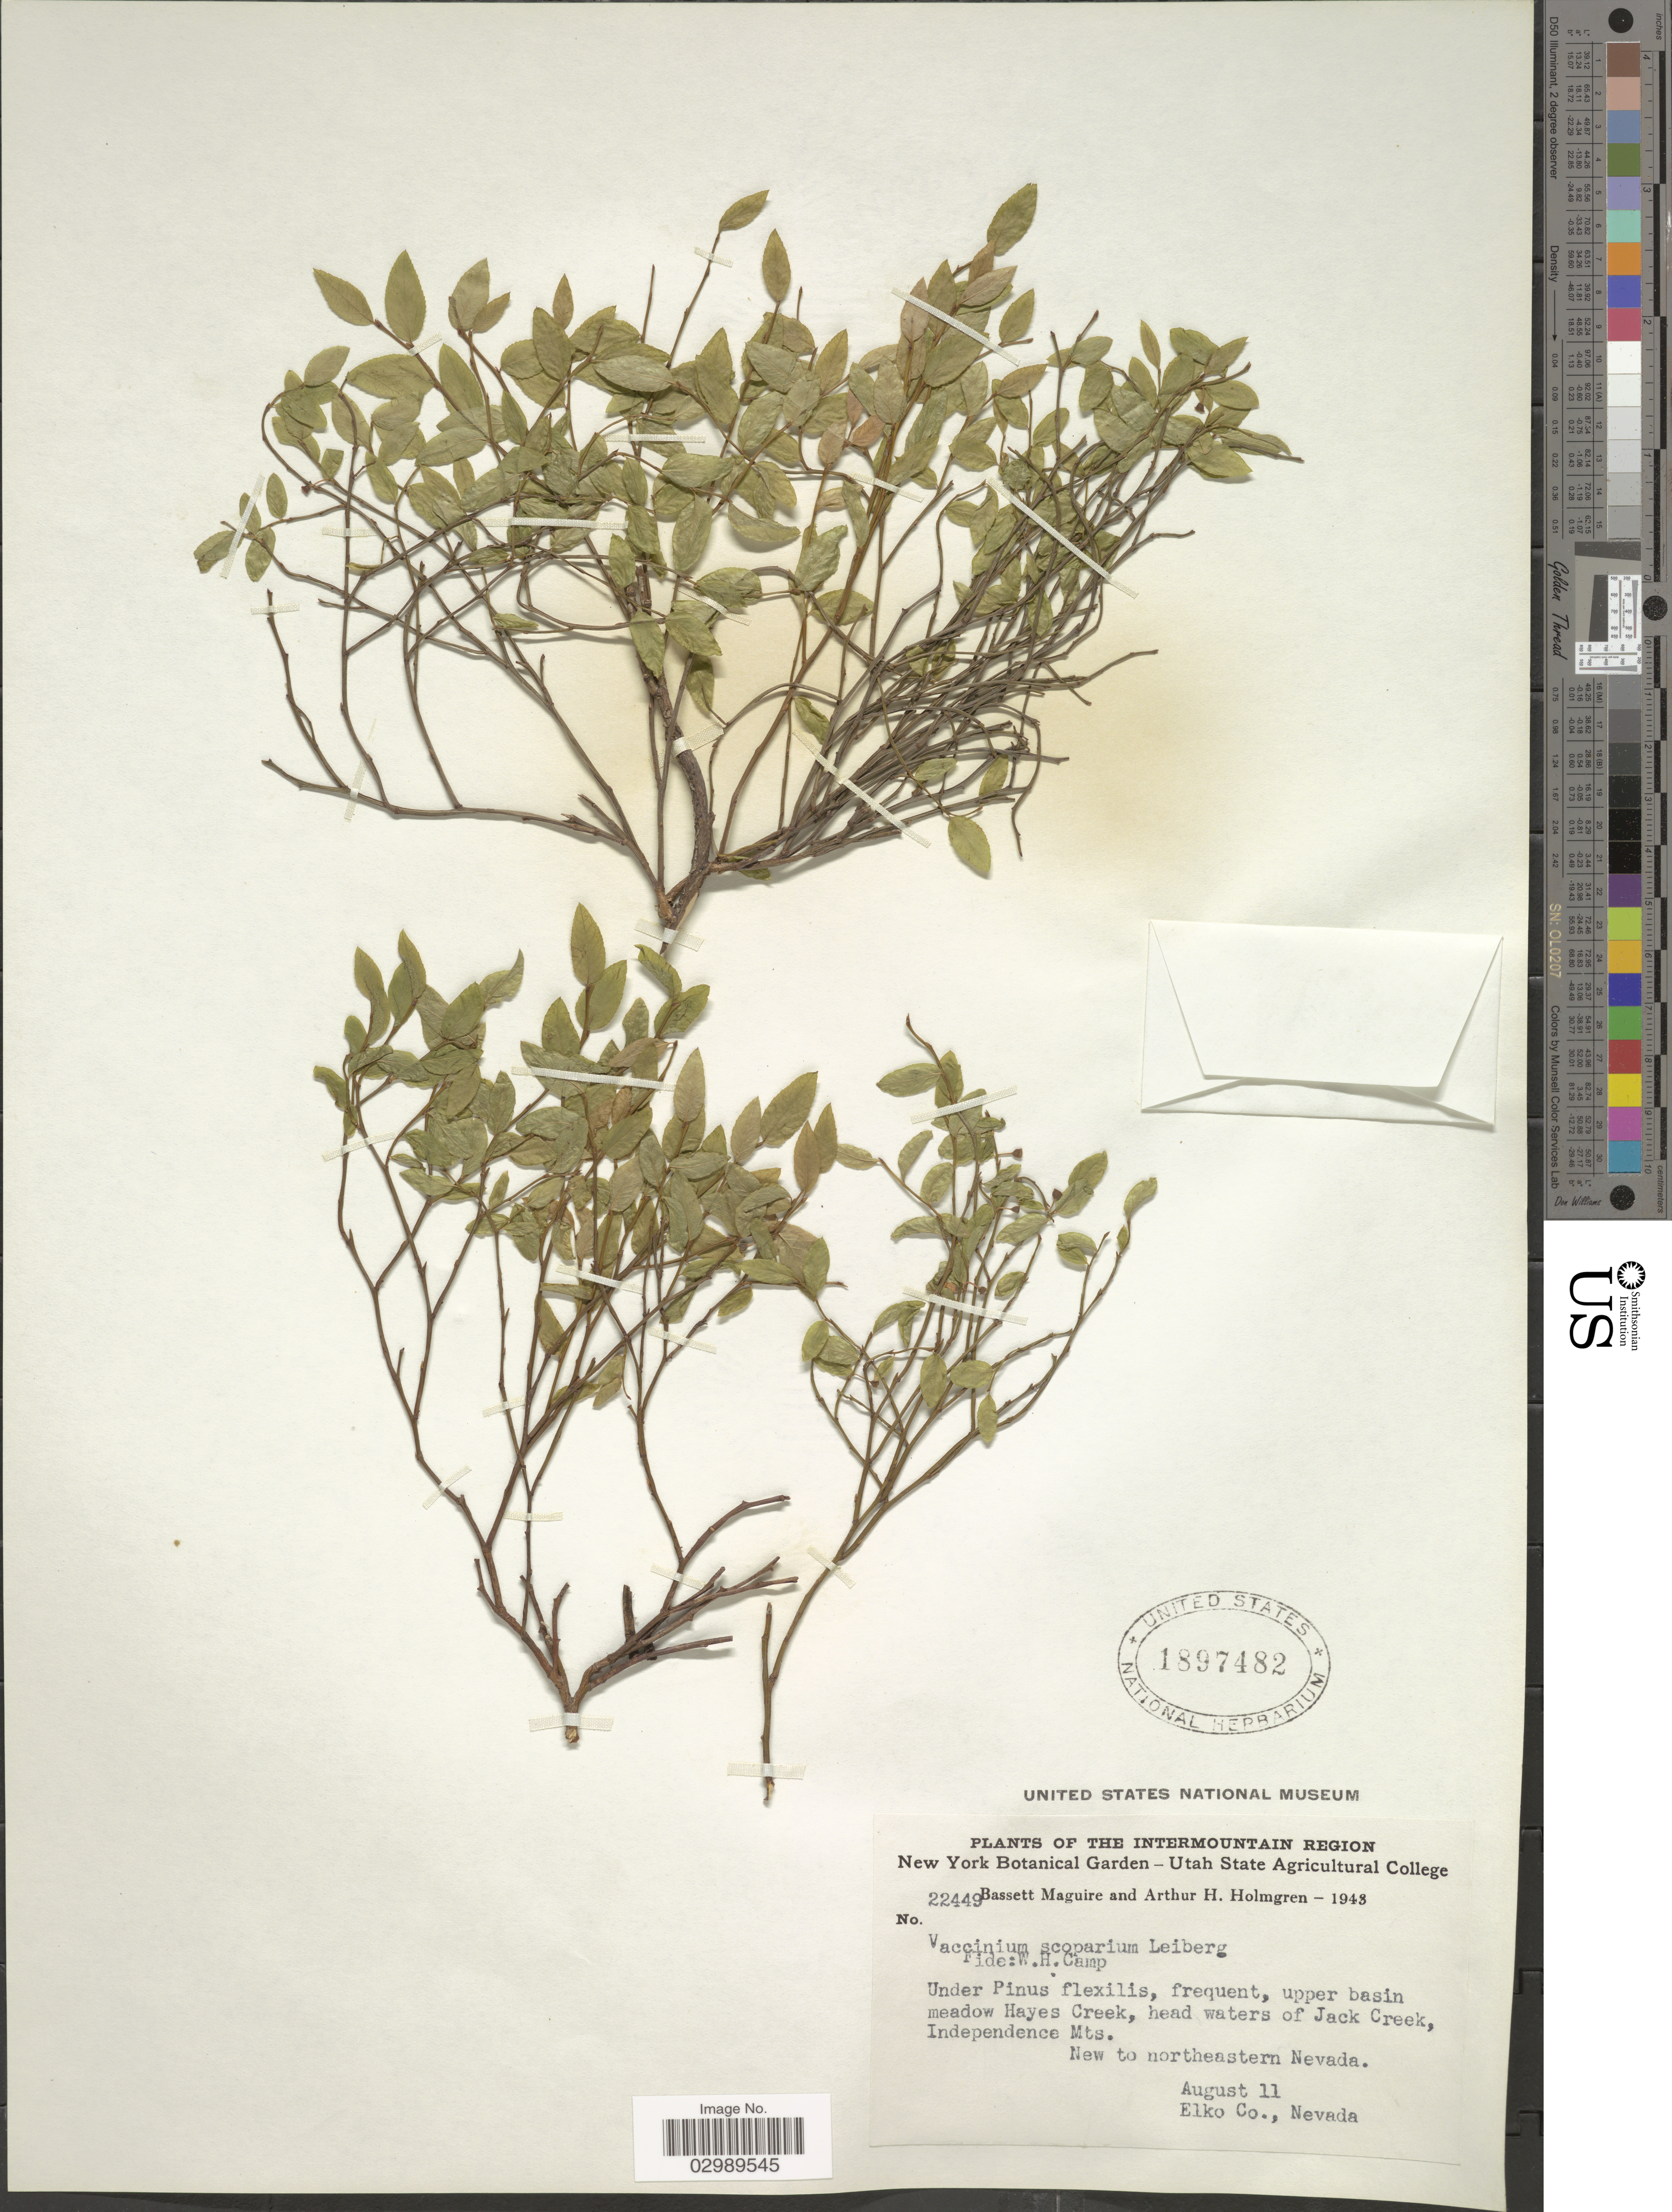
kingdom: Plantae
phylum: Tracheophyta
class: Magnoliopsida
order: Ericales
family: Ericaceae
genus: Vaccinium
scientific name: Vaccinium scoparium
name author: Leiberg ex Coville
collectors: B. Maguire & A. H. Holmgren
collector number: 22449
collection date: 1943-08-11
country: United States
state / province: Nevada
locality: Intermountain Region, upper basin meadows Hayes Creek, head waters of Jack Creek, Independence Mts., New to northeastern Nevada, Elko Co.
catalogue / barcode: US 1897482